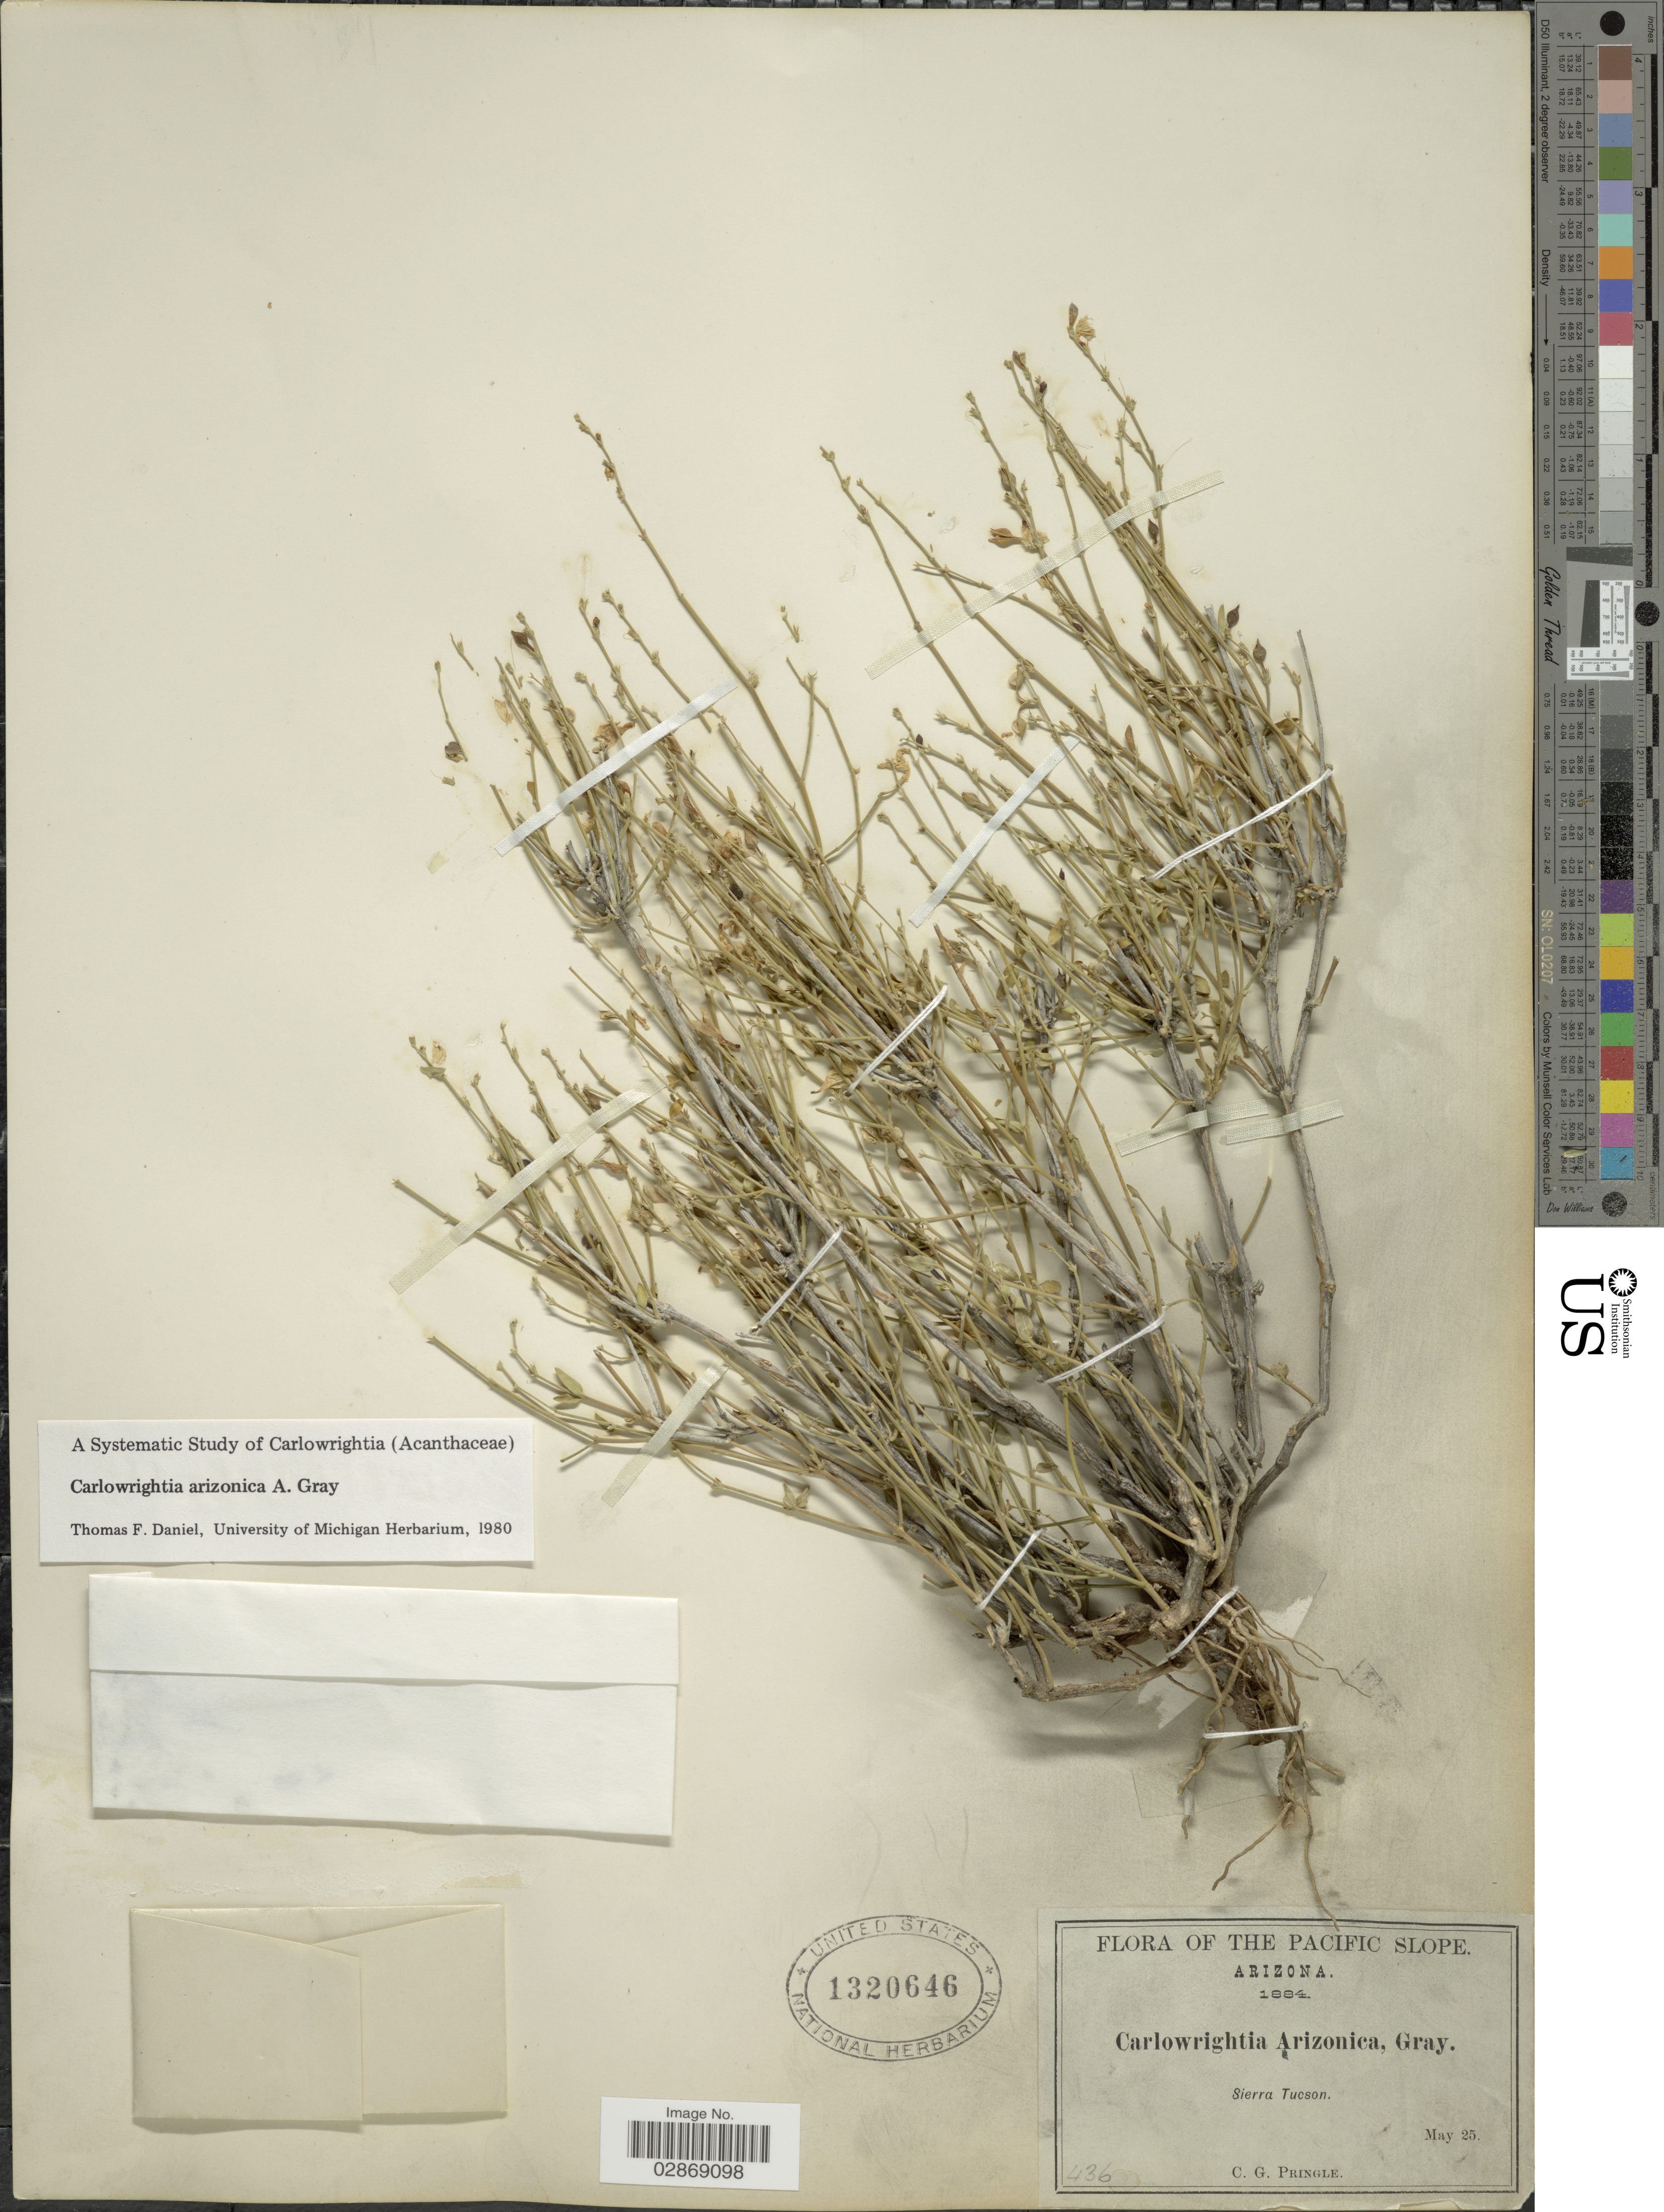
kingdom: Plantae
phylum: Tracheophyta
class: Magnoliopsida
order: Lamiales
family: Acanthaceae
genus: Carlowrightia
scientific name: Carlowrightia arizonica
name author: A. Gray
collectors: C. G. Pringle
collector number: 436?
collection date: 1884-05-25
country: United States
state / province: Arizona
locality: The Pacific Slope. Sierra Tucson.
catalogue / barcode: US 1320646